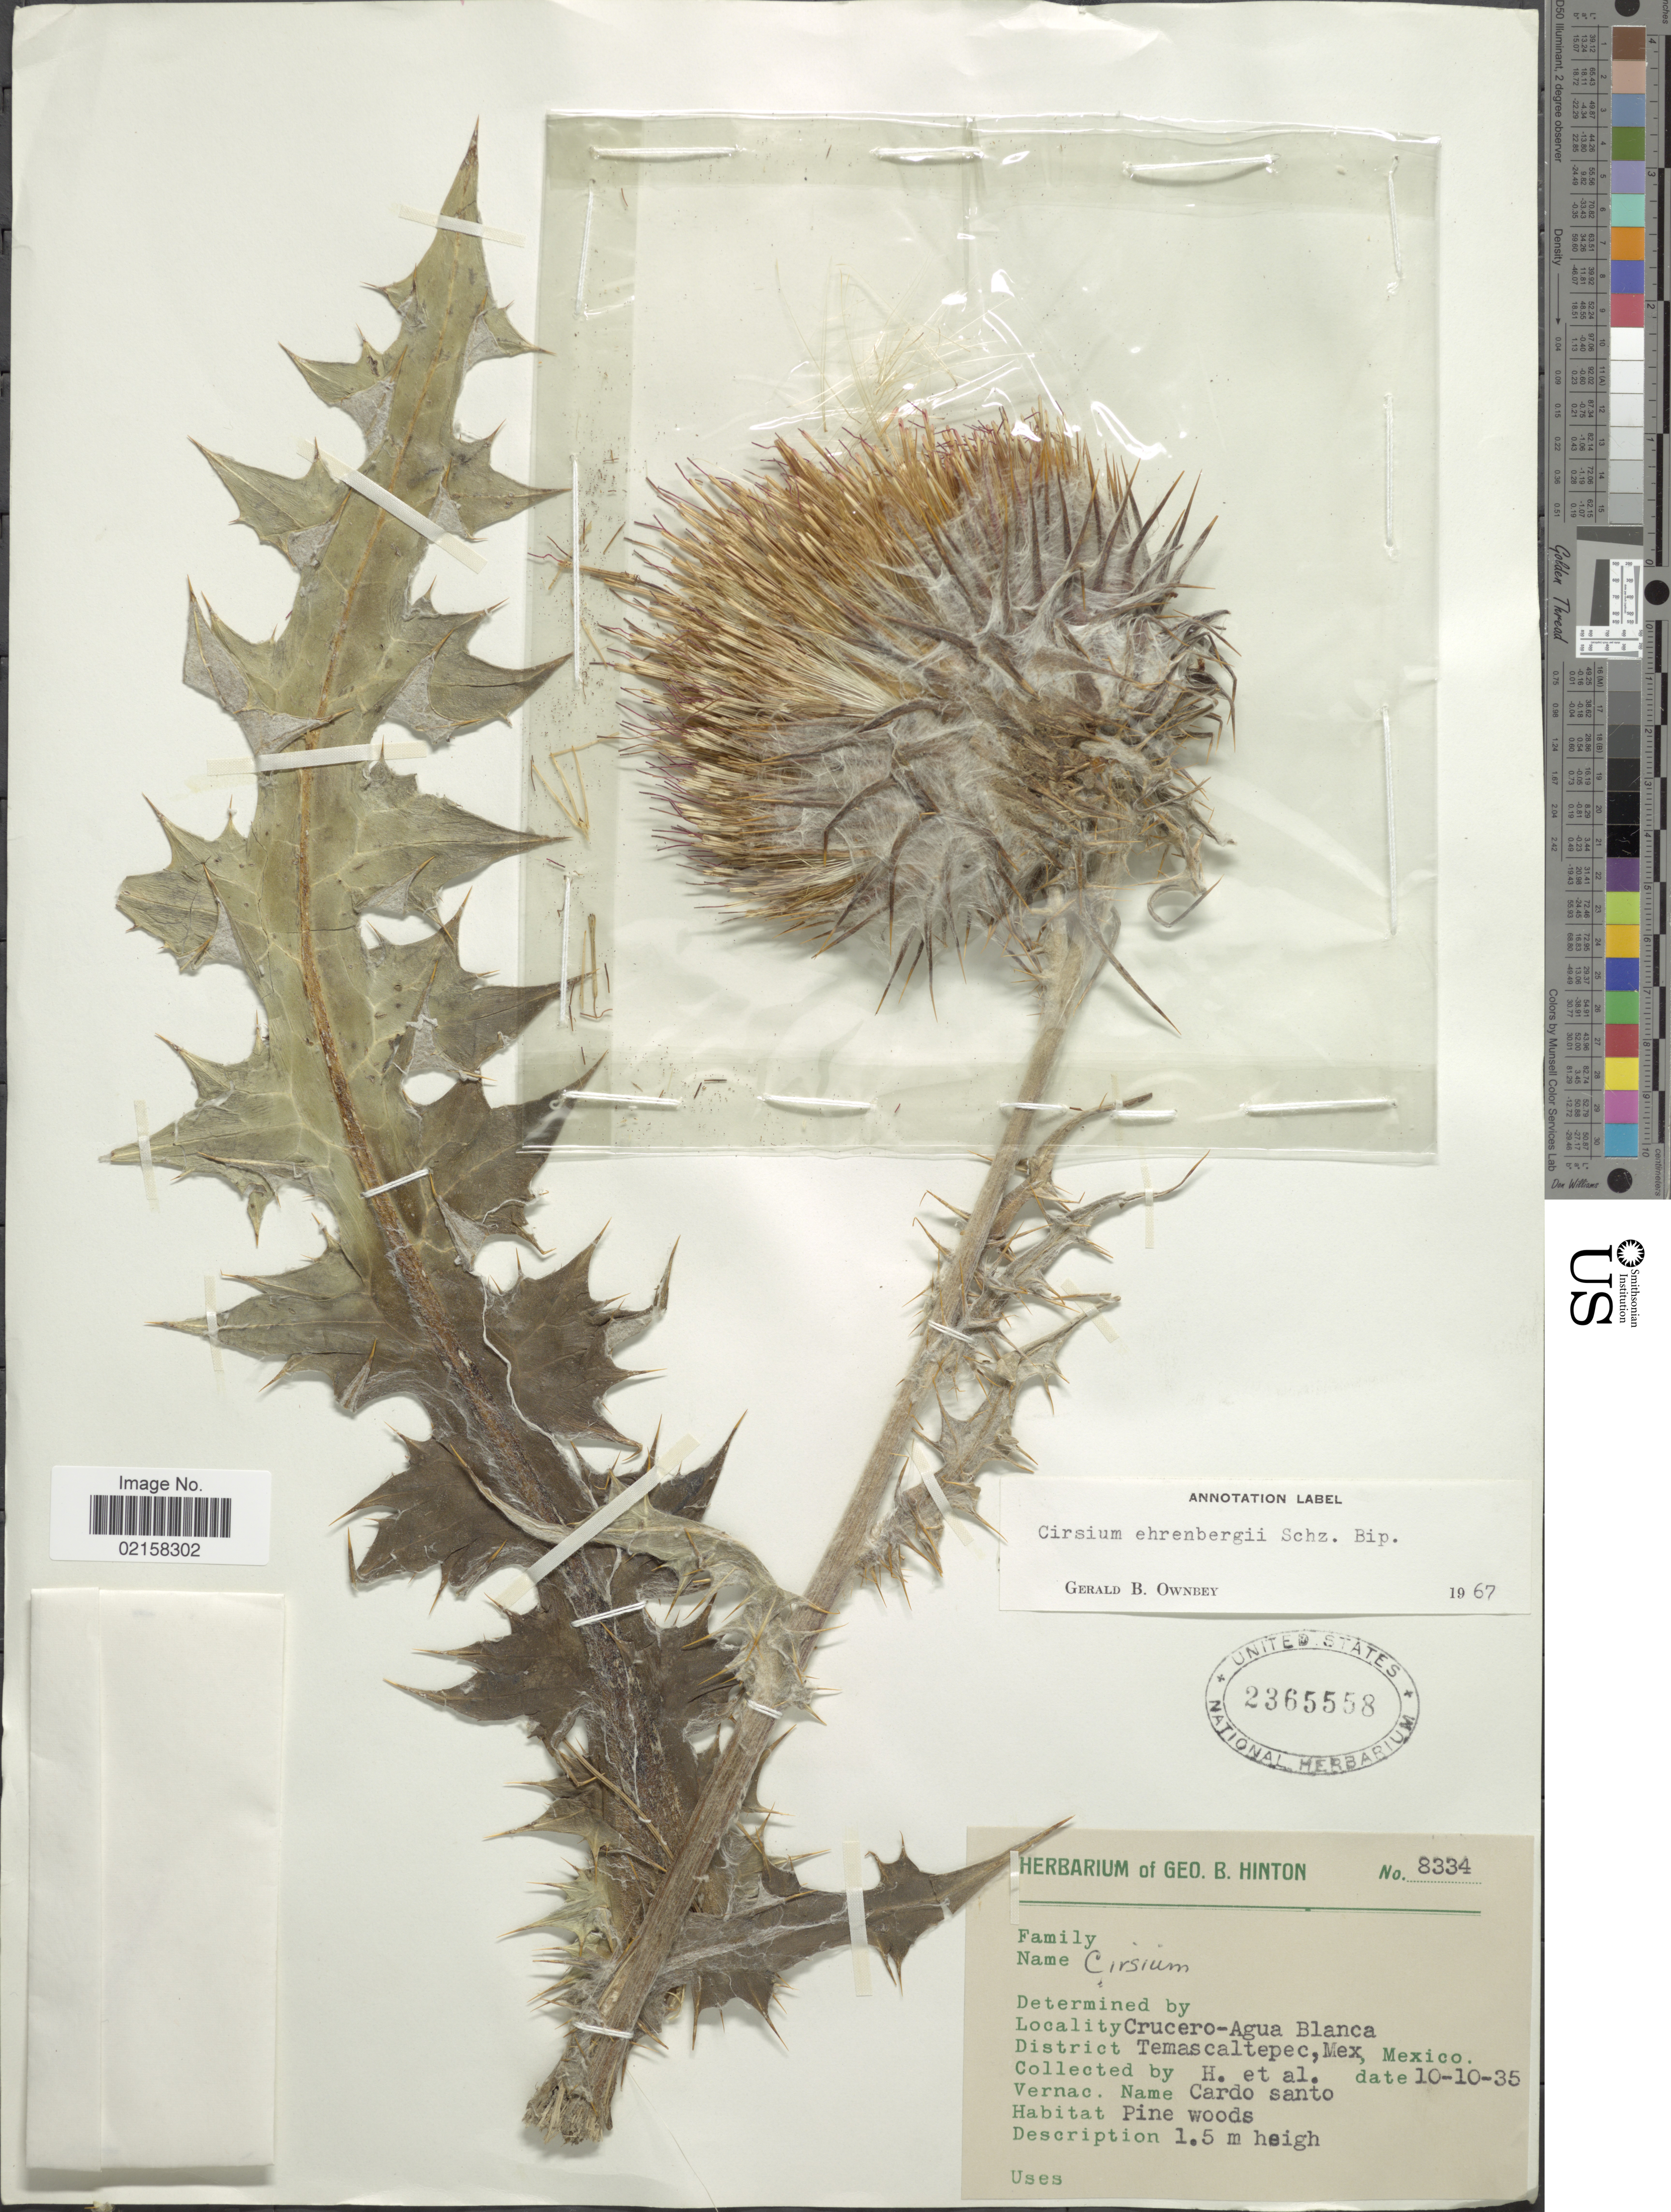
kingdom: Plantae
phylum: Tracheophyta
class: Magnoliopsida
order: Asterales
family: Asteraceae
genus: Cirsium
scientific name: Cirsium ehrenbergii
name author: Sch. Bip.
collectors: G. B. Hinton & et al.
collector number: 8334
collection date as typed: Transcribed d/m/y: 10/10/35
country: Mexico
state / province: México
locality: Crucero-Agua Blanca, District Temascaltepec.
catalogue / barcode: US 2365558